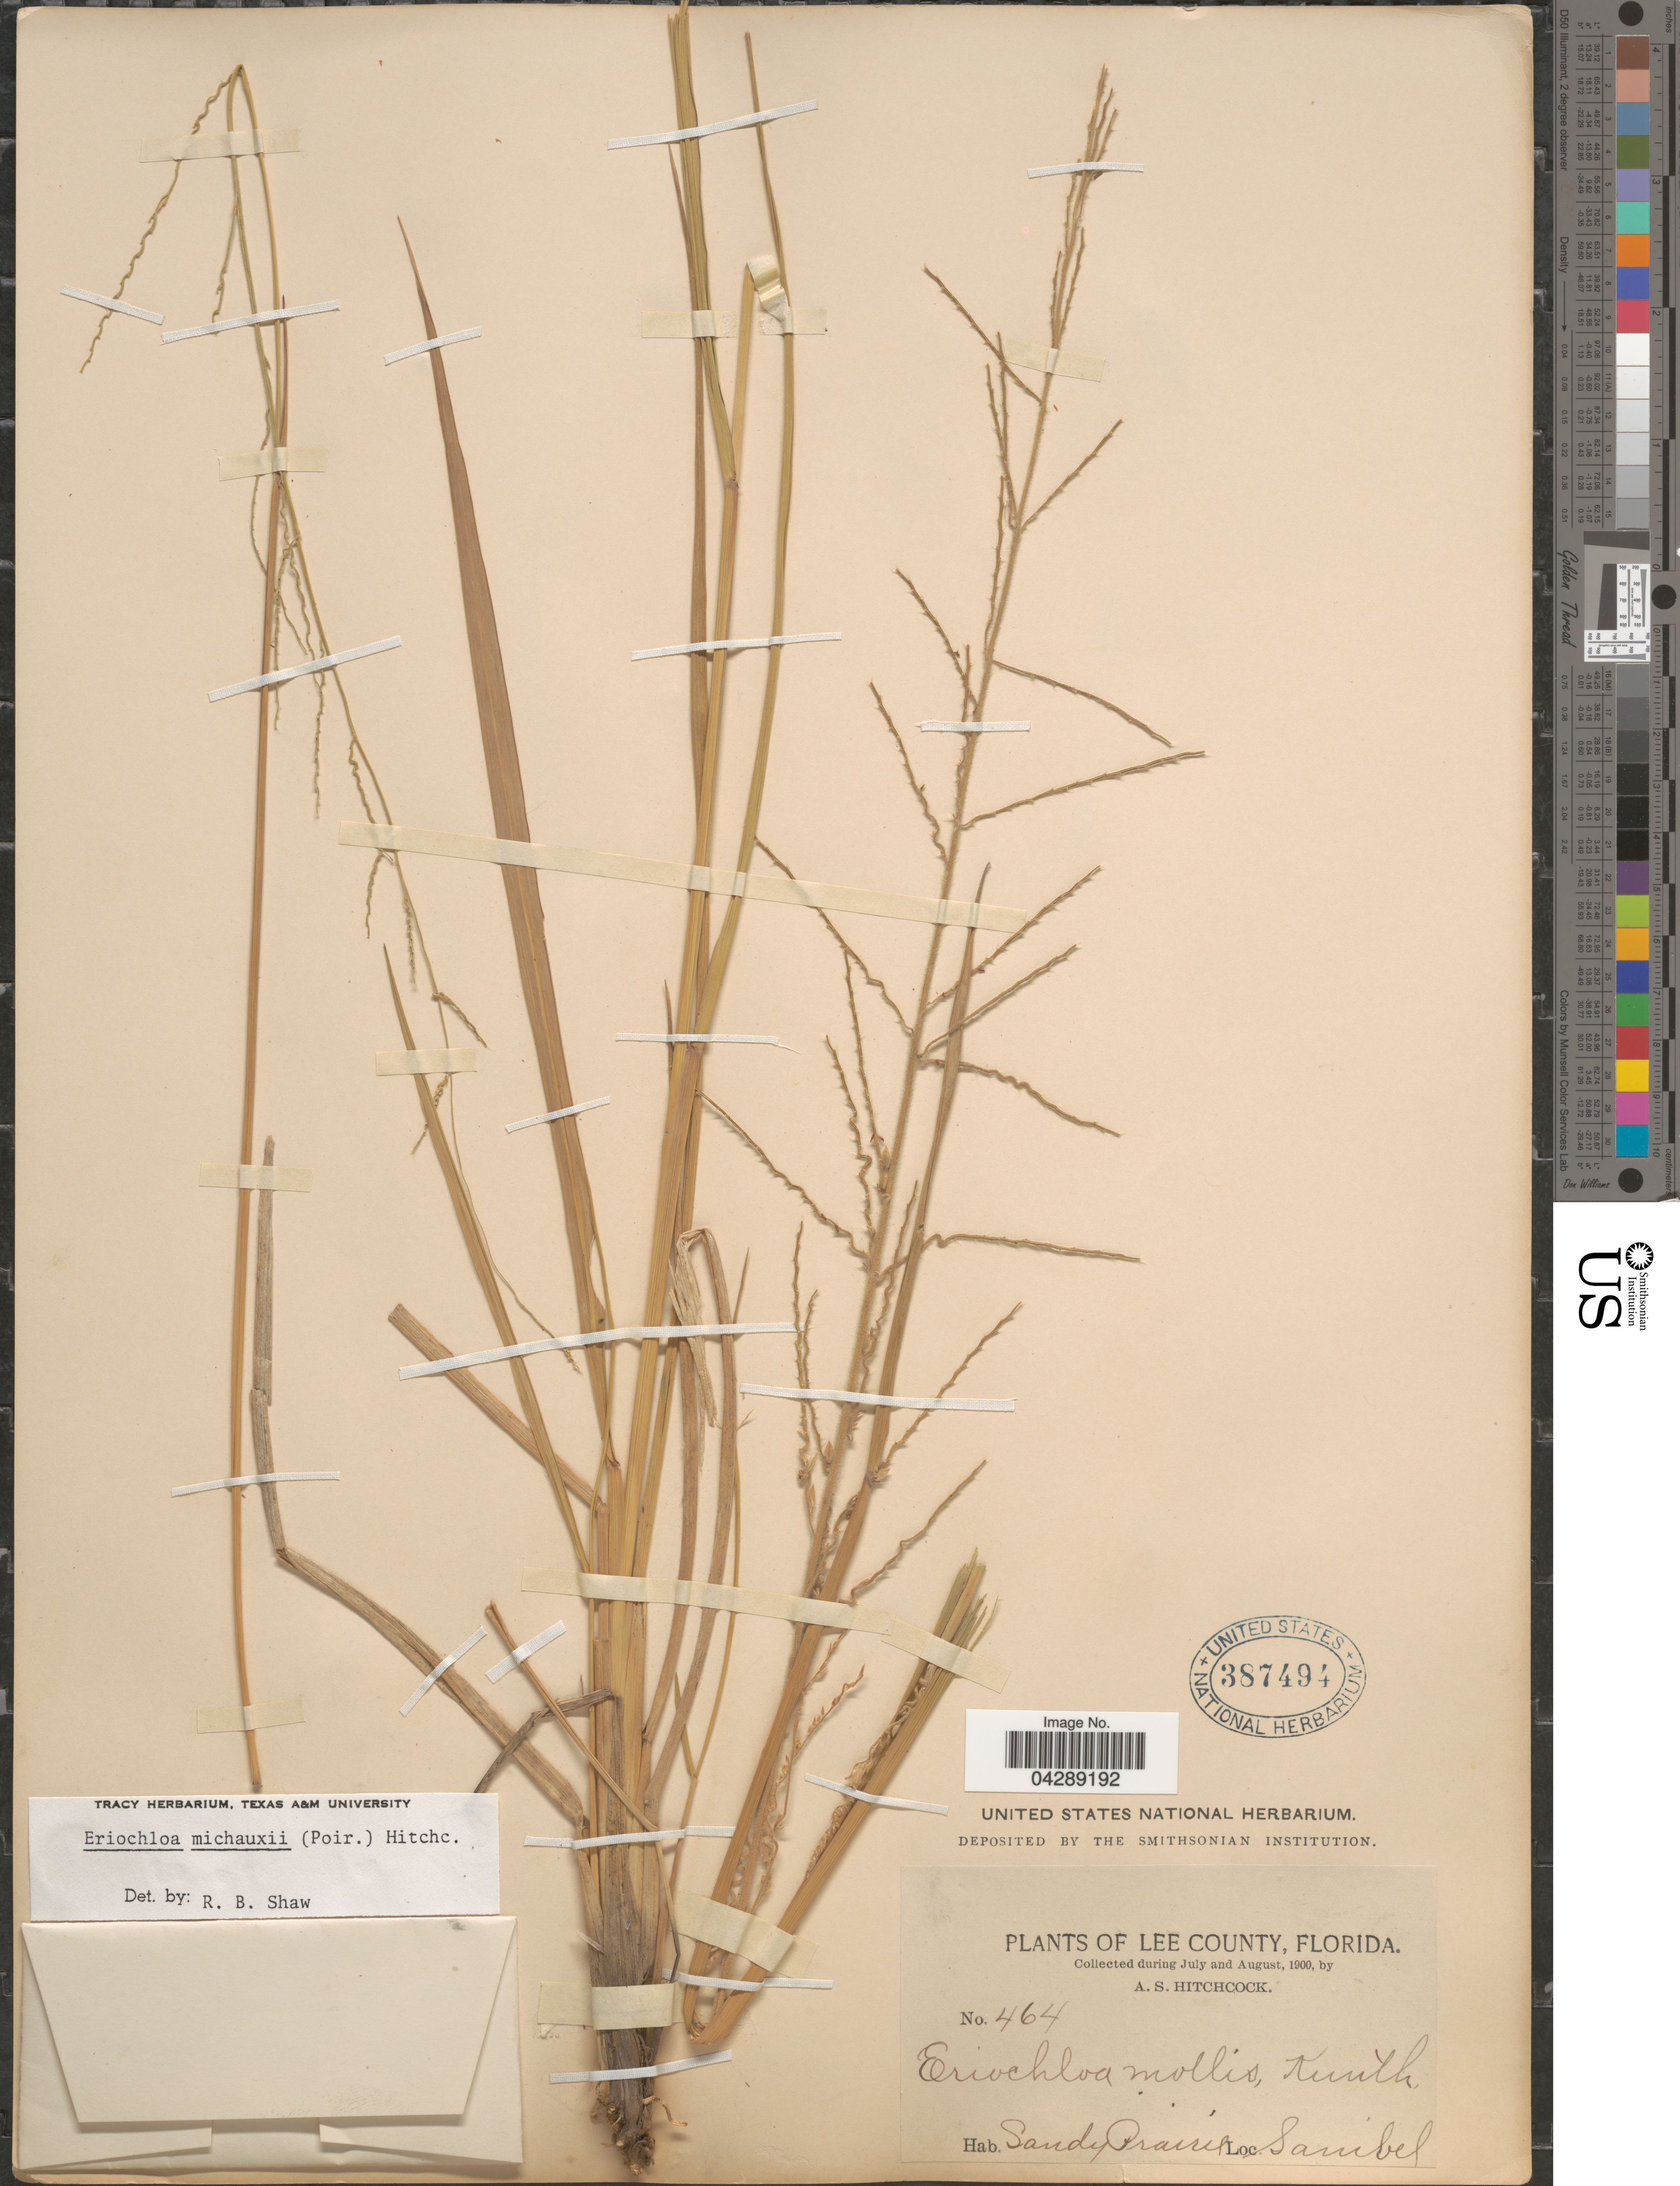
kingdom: Plantae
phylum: Tracheophyta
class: Liliopsida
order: Poales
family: Poaceae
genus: Eriochloa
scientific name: Eriochloa michauxii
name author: (Poir.) Hitchc.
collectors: A. S. Hitchcock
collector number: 464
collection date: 1900-07/1900-08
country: United States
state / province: Florida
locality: Lee County. Sandy Prairie. Sanibel.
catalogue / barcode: US 387494